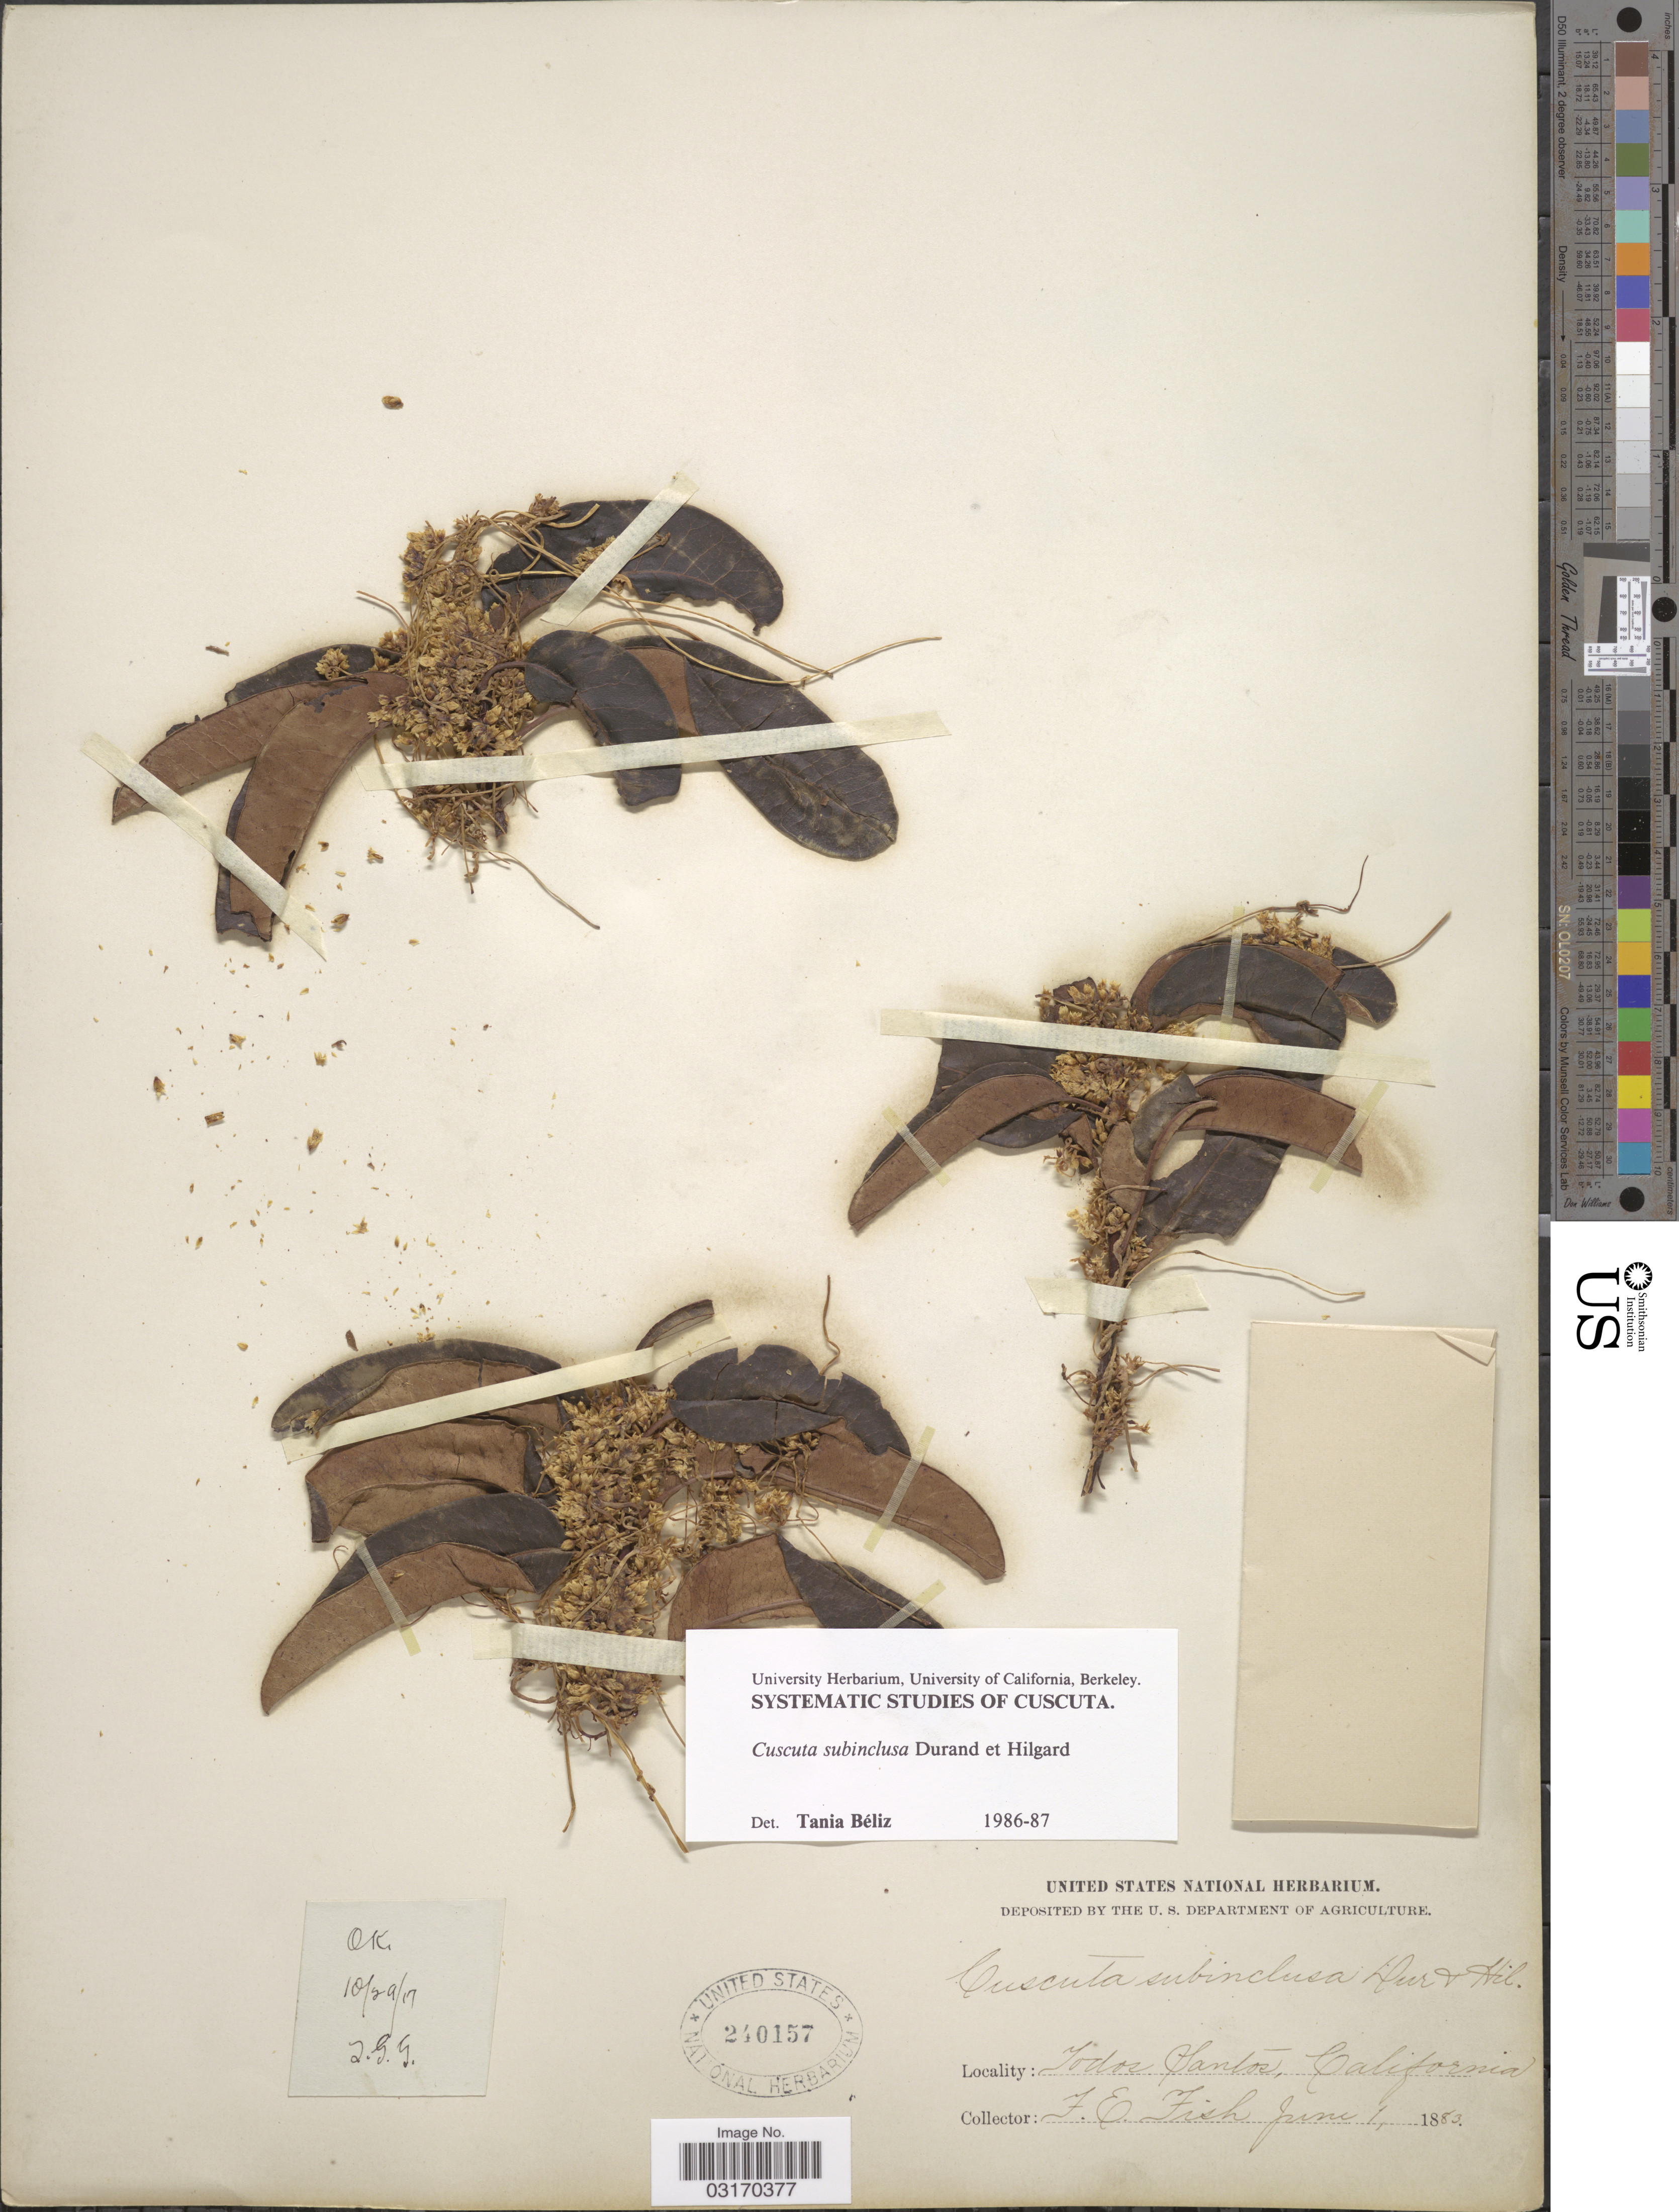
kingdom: Plantae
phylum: Tracheophyta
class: Magnoliopsida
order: Solanales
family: Convolvulaceae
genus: Cuscuta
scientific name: Cuscuta subinclusa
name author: Durand & Hilg.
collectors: F. Fish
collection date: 1883-06-01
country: United States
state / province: California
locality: Todos Santos.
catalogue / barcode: US 240157